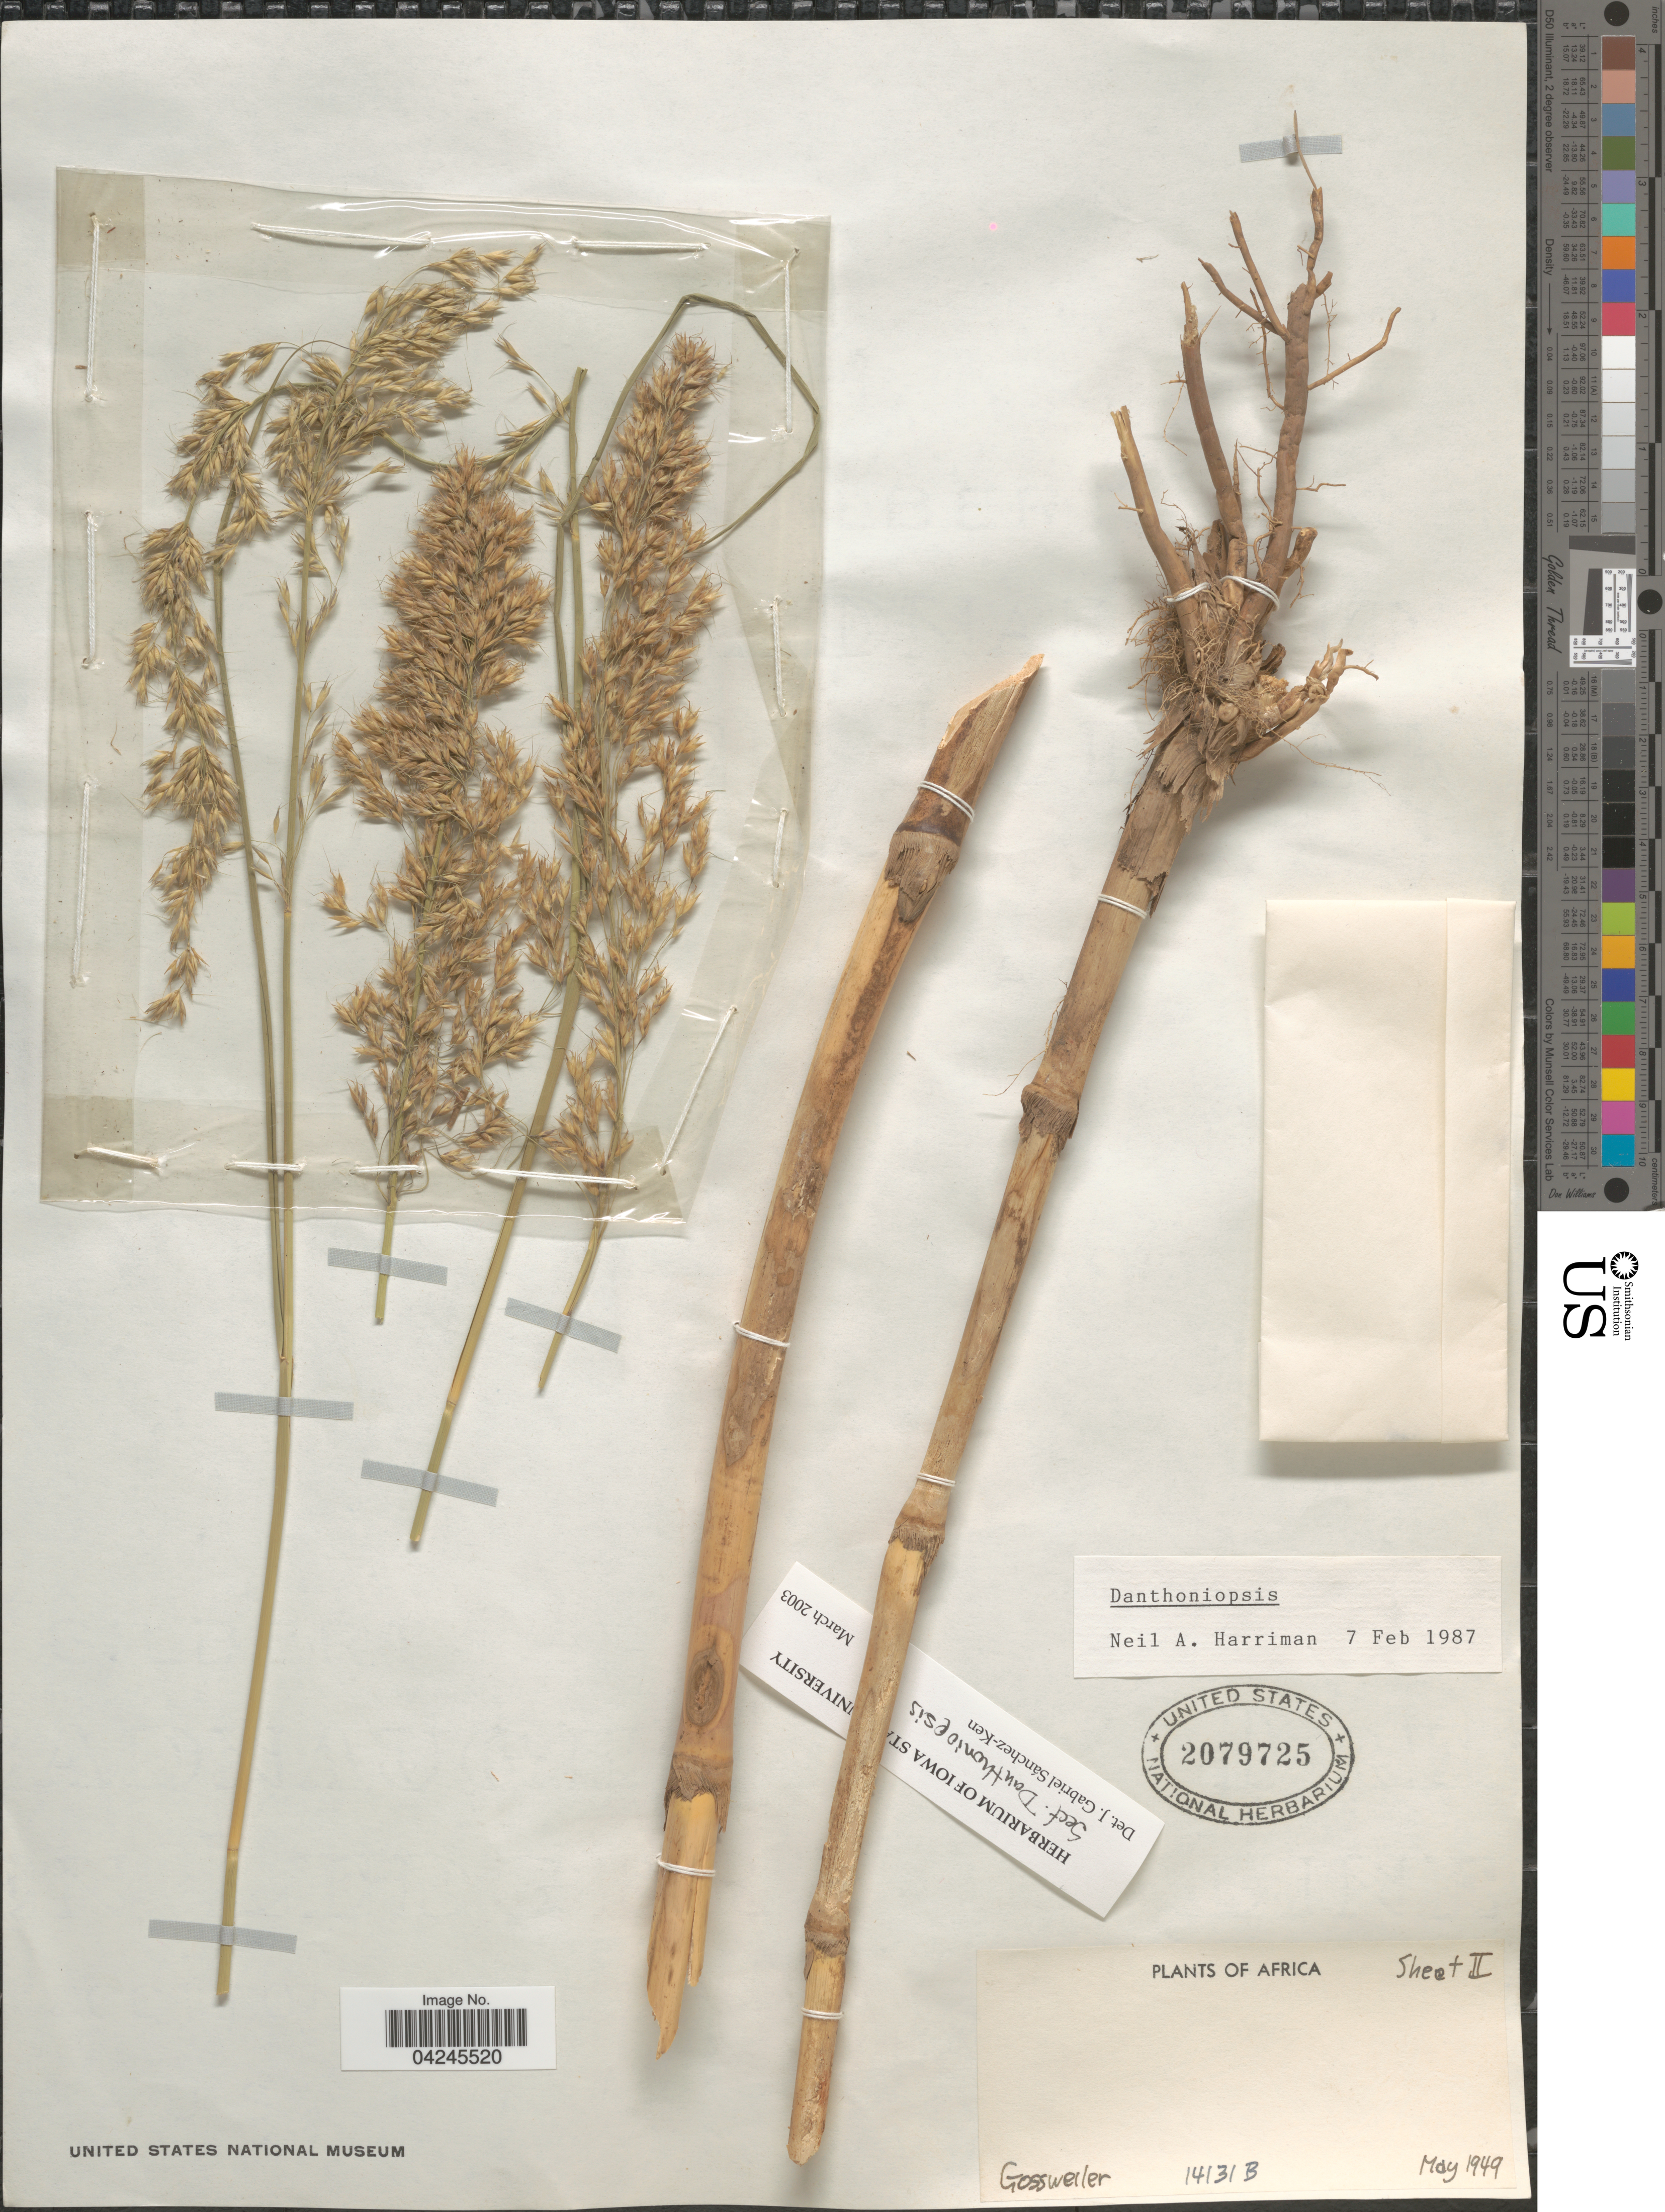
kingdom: Plantae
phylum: Tracheophyta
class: Liliopsida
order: Poales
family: Poaceae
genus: Danthoniopsis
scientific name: Danthoniopsis sp.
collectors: -. Gossweiler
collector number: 14131B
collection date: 1949-05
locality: Africa.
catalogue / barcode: US 2079725